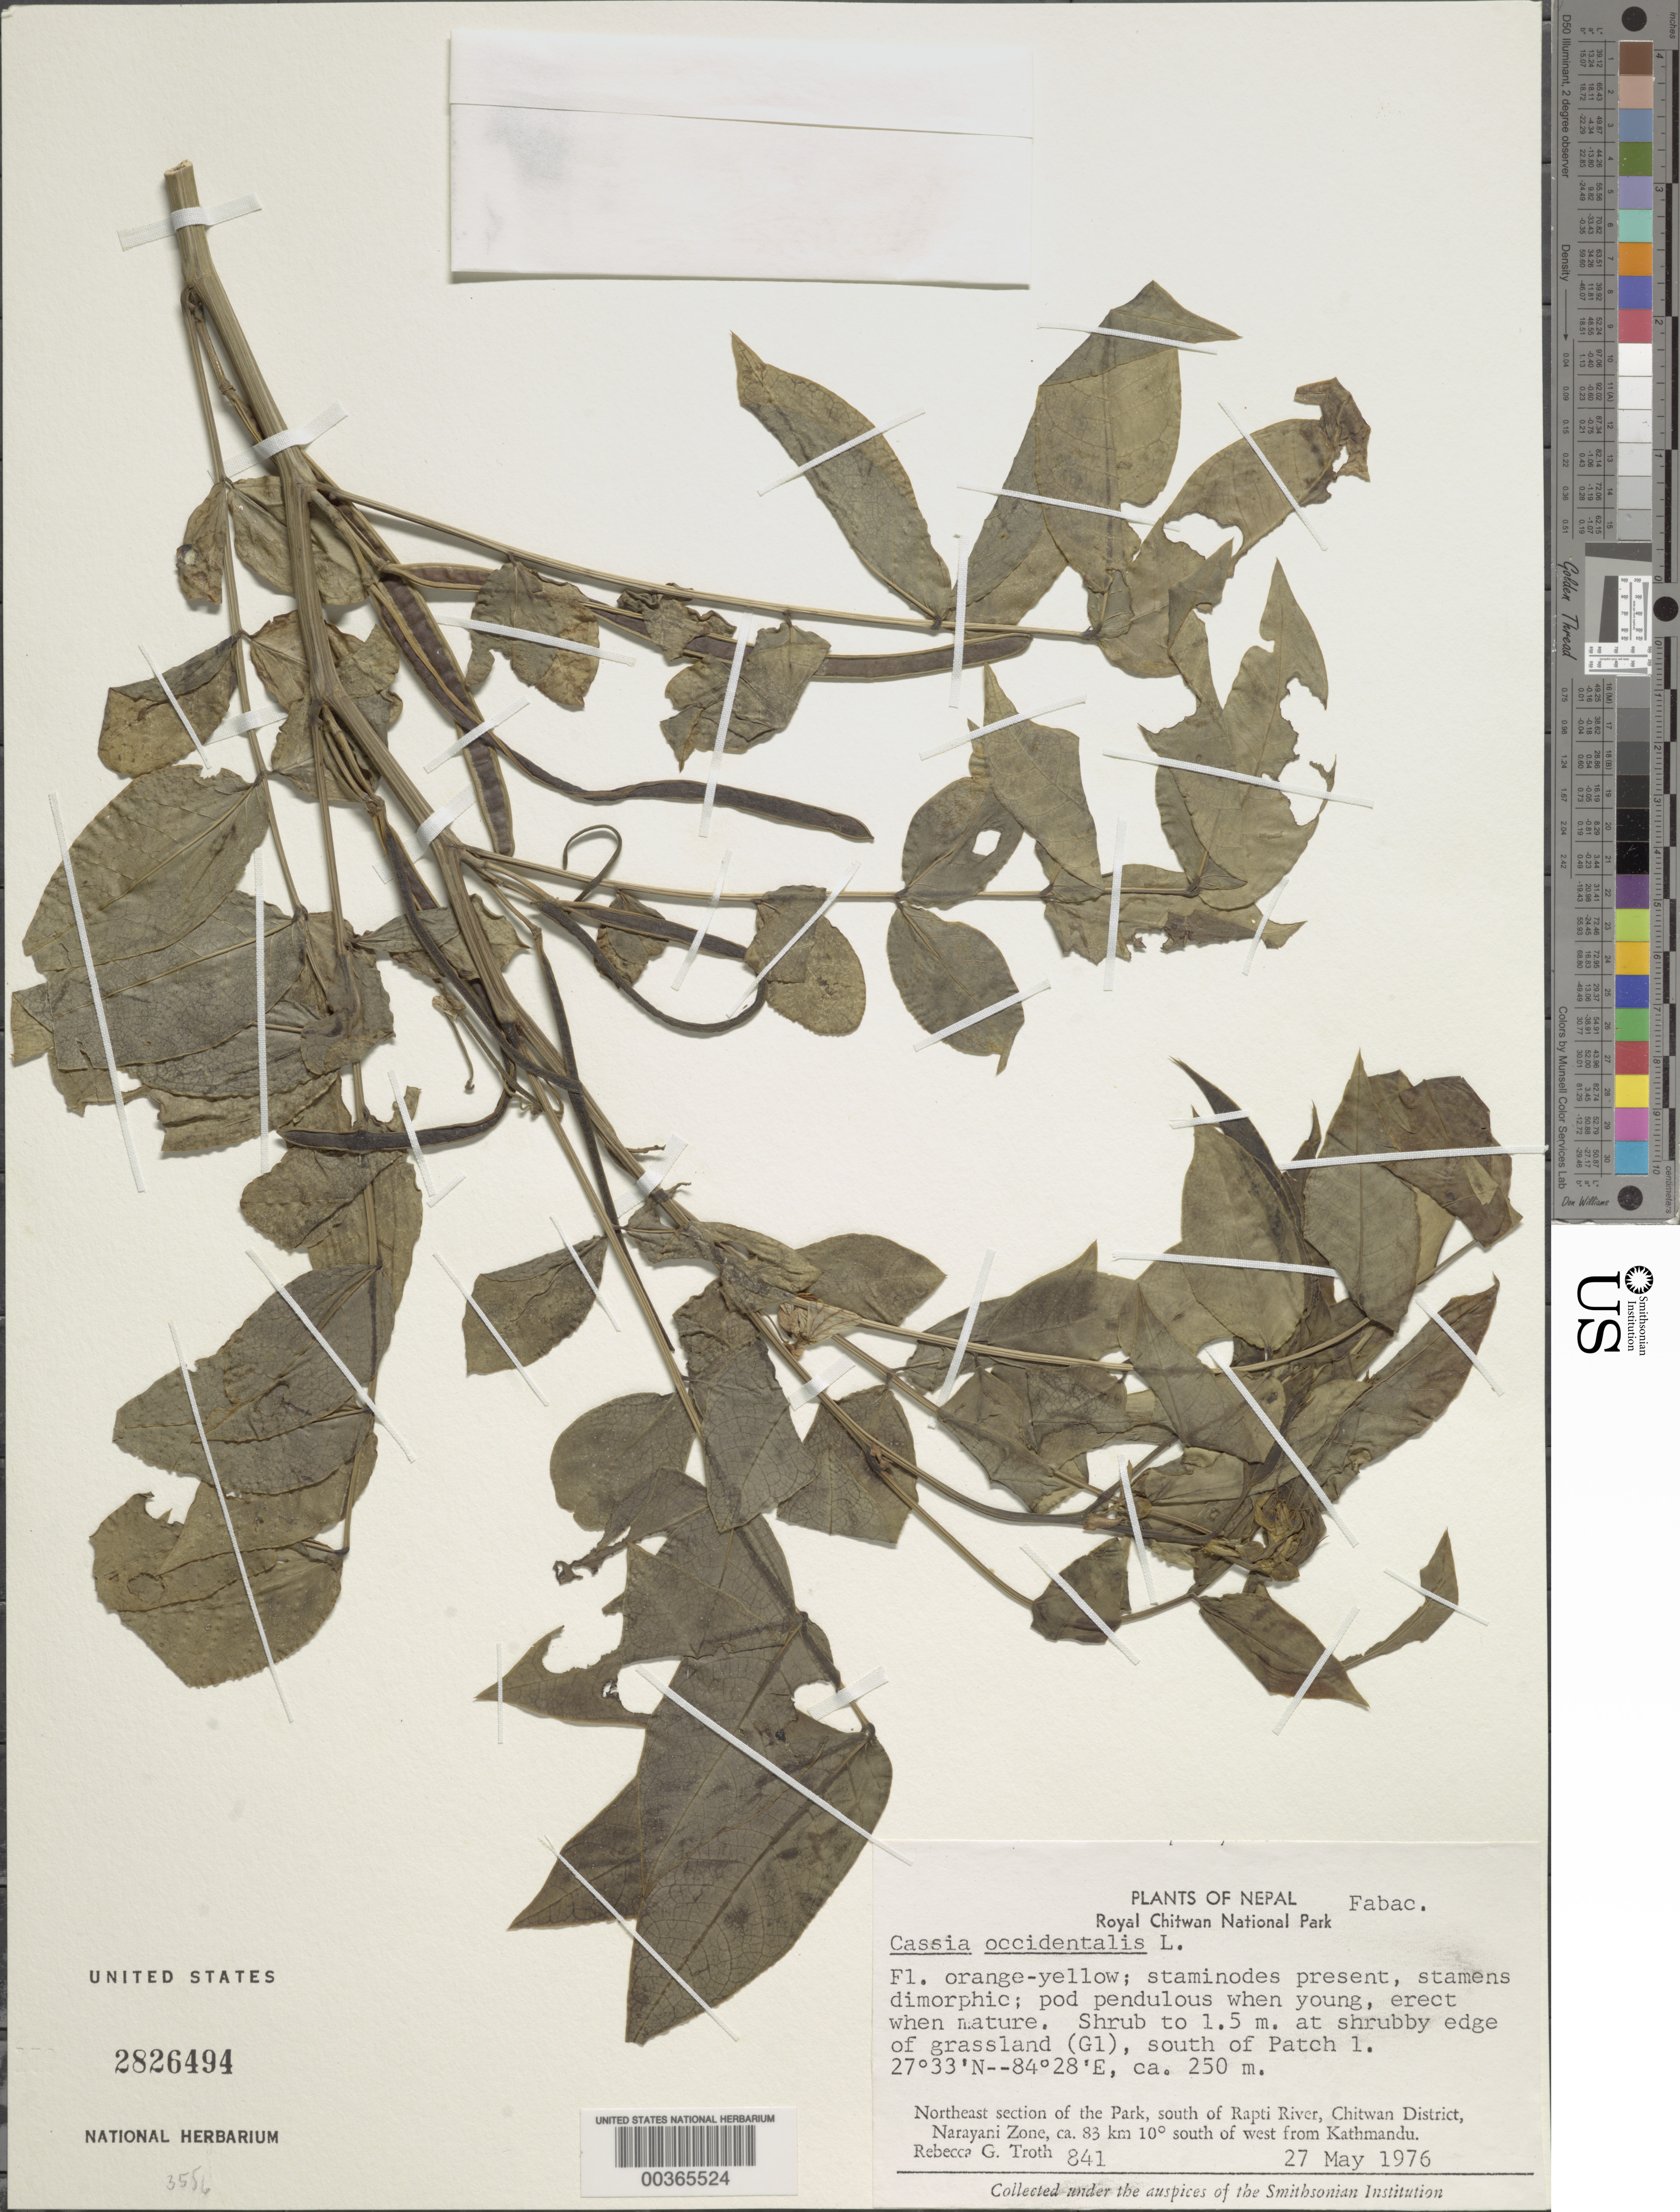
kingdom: Plantae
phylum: Tracheophyta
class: Magnoliopsida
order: Fabales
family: Fabaceae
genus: Senna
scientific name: Senna occidentalis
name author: (L.) Link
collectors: R. Troth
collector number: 841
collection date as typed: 27 May 1976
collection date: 1976-05-27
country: Nepal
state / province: Narayani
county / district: Chitwan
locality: Royal chiwan national park, ne section of the park, s of rapti river, ca 83 km sw from kathmandu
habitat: Shrubby edge of grassland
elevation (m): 250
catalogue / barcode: US 2826494